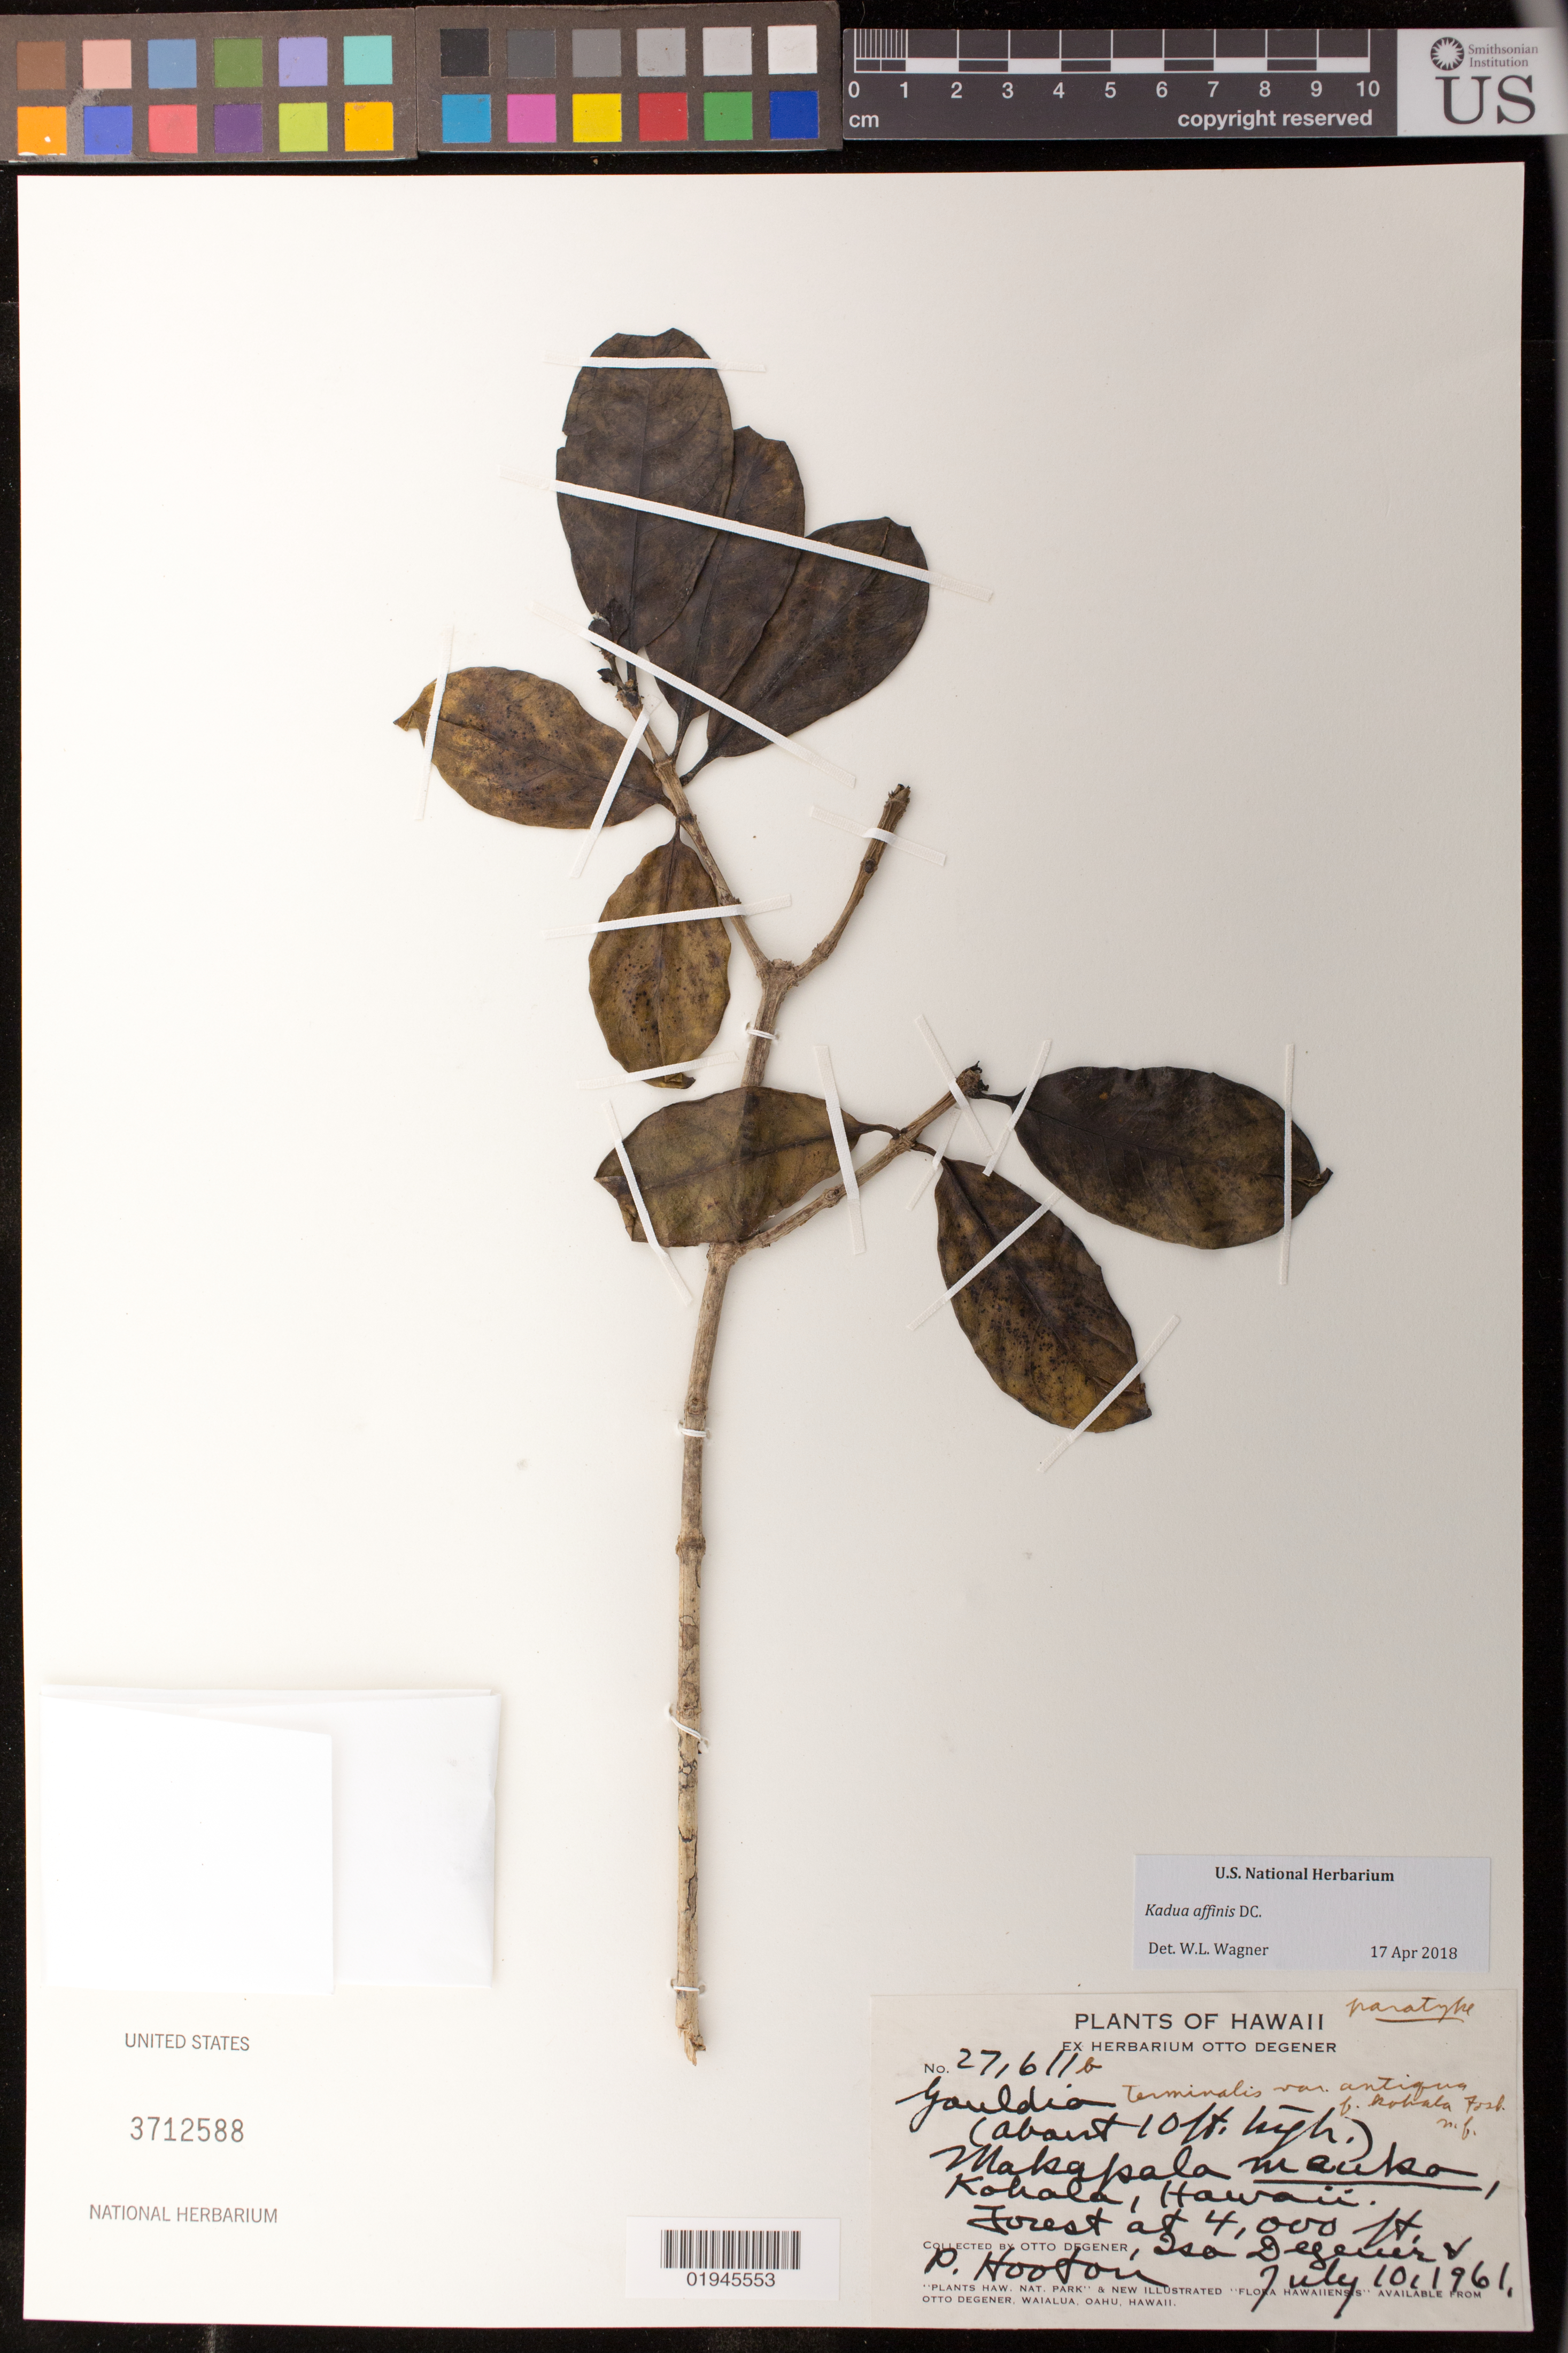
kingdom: Plantae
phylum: Tracheophyta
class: Magnoliopsida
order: Gentianales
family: Rubiaceae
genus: Kadua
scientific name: Kadua affinis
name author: DC.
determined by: Wagner, W. L., (BOT), Smithsonian Institution - National Museum of Natural History (UNITED STATES)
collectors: O. Degener, I. Degener & P. Hooton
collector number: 27611b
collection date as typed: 10 Jul 1961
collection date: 1961-07-10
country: United States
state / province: Hawaii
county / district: Hawaii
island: Hawaii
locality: Makapala mauka, Kohala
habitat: Forest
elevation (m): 1219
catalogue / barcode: US 3712588